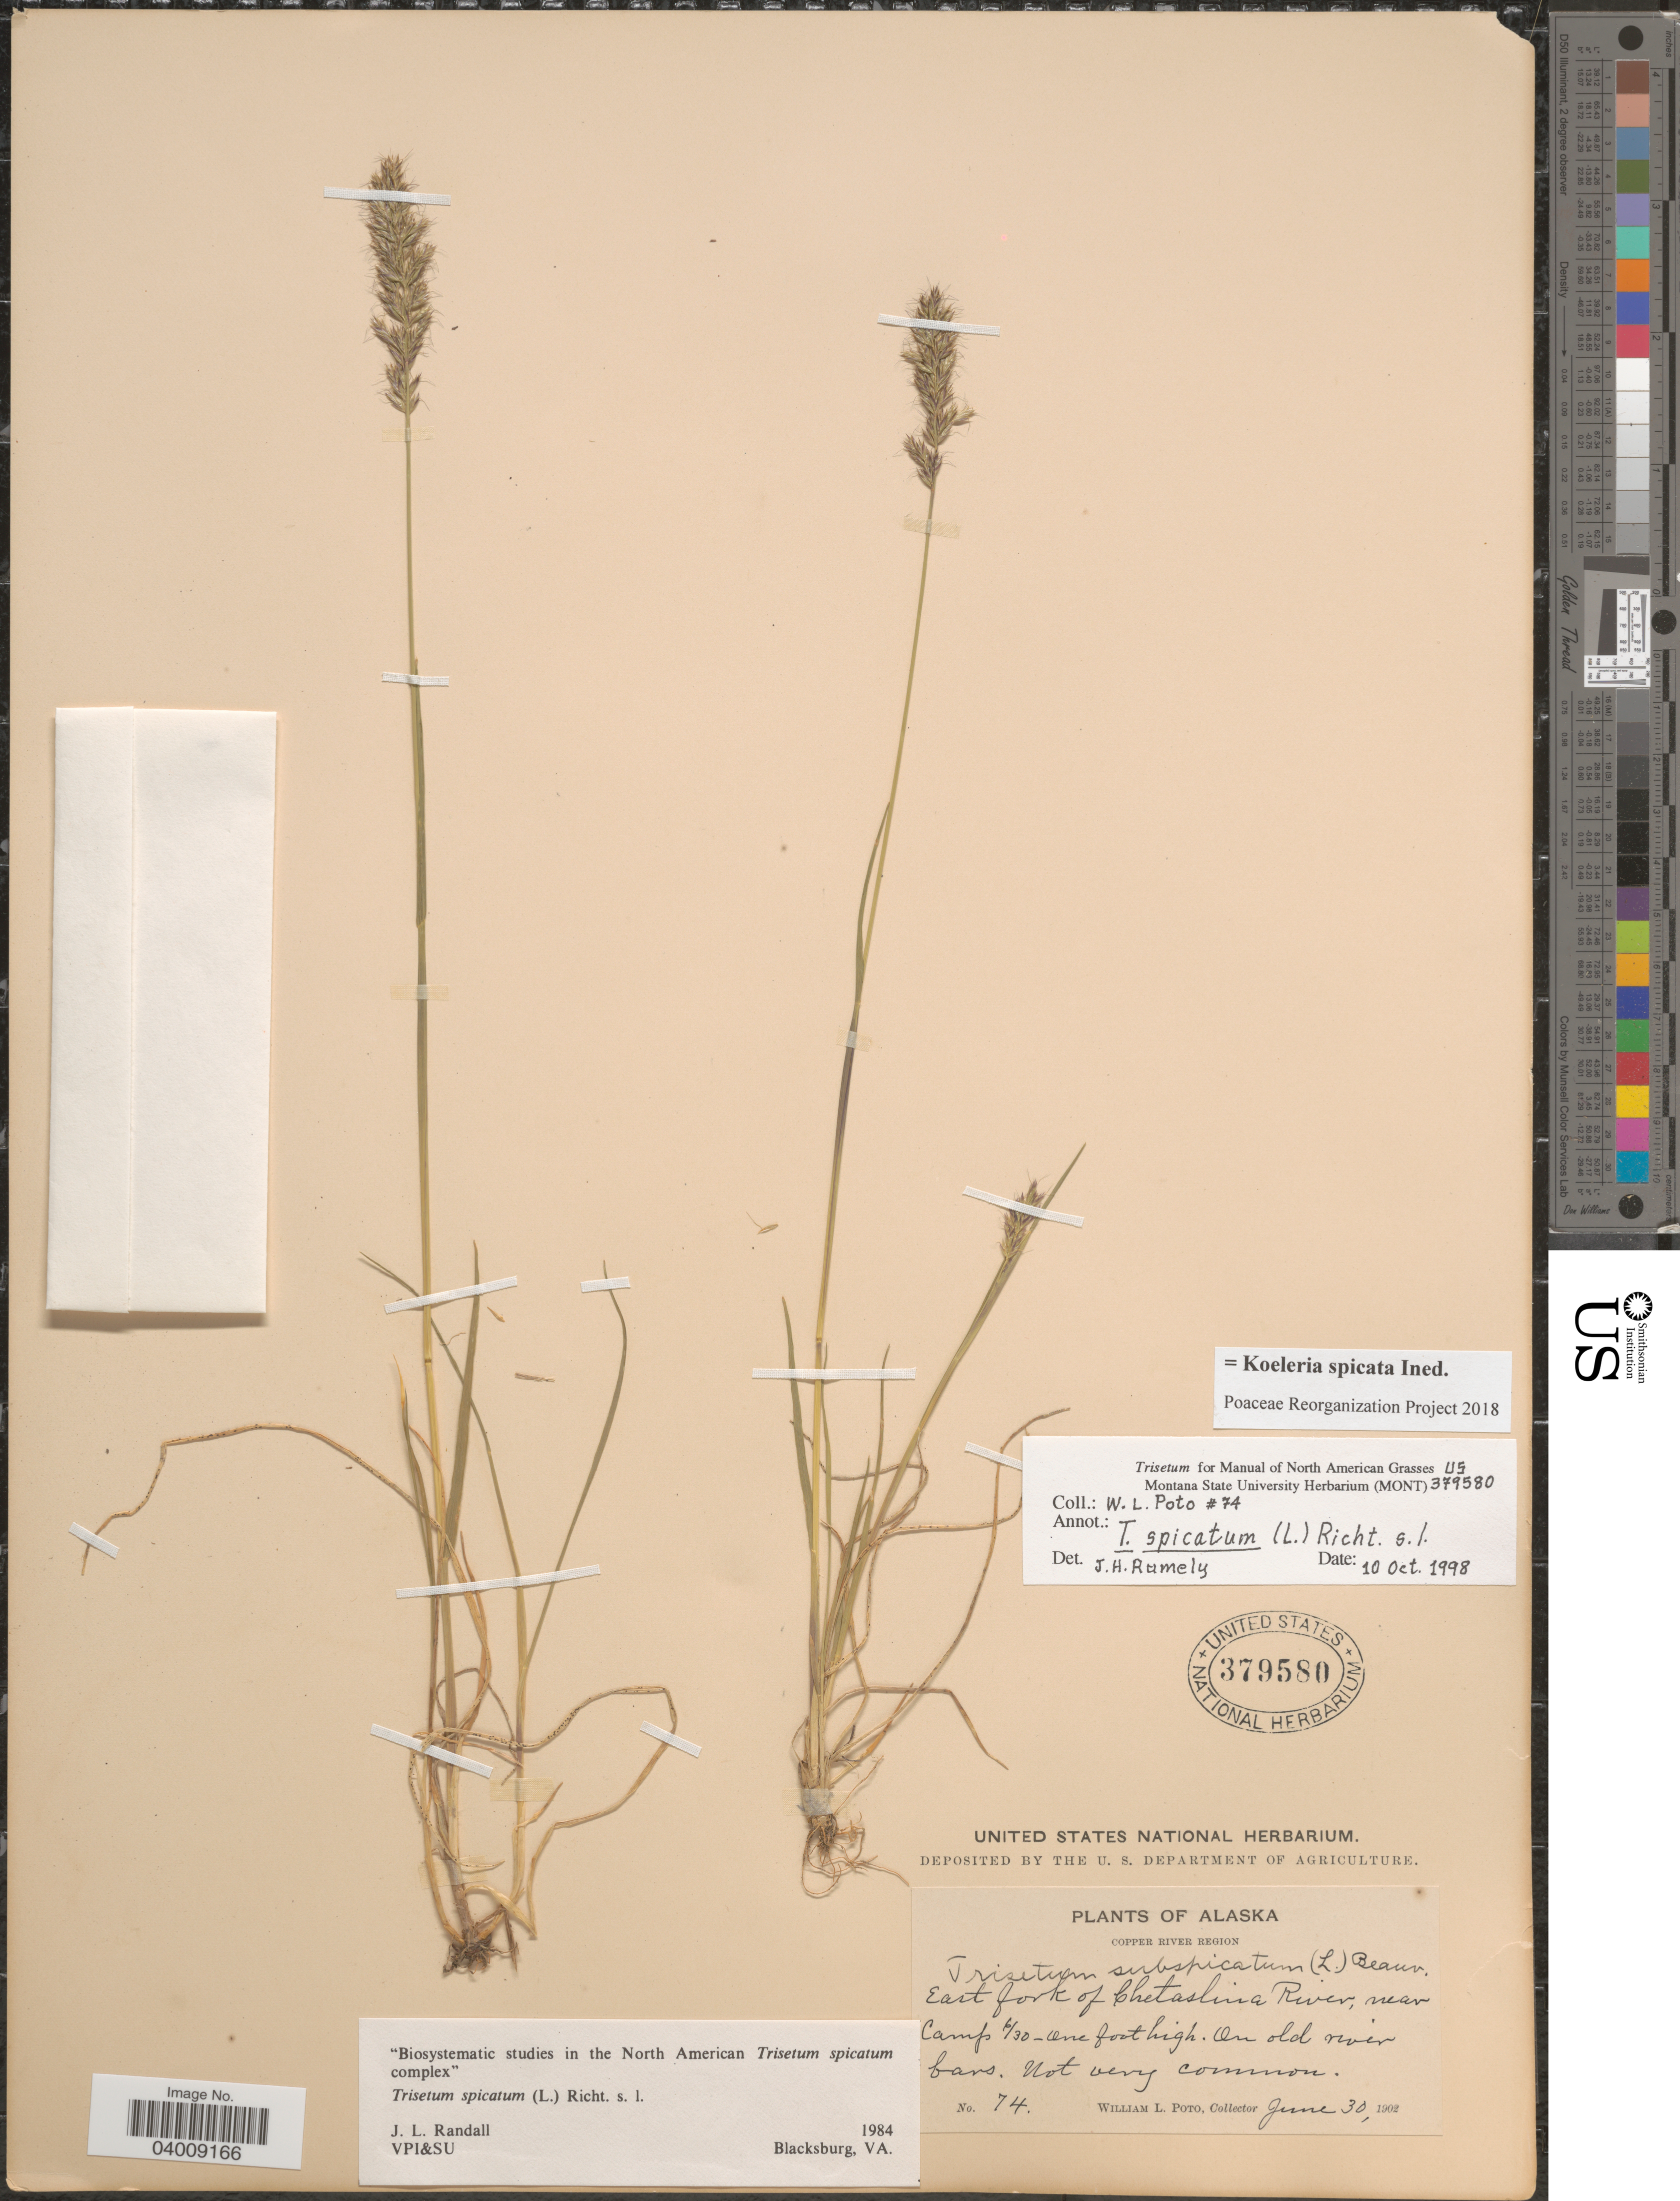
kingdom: Plantae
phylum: Tracheophyta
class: Liliopsida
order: Poales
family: Poaceae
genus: Koeleria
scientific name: Koeleria spicata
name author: (L.) Barberá et al.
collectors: W. Poto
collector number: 74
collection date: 1902-06-30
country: United States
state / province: Alaska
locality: Copper River Region. East fork of Chetaslina River, near Camp 6/30.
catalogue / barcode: US 379580